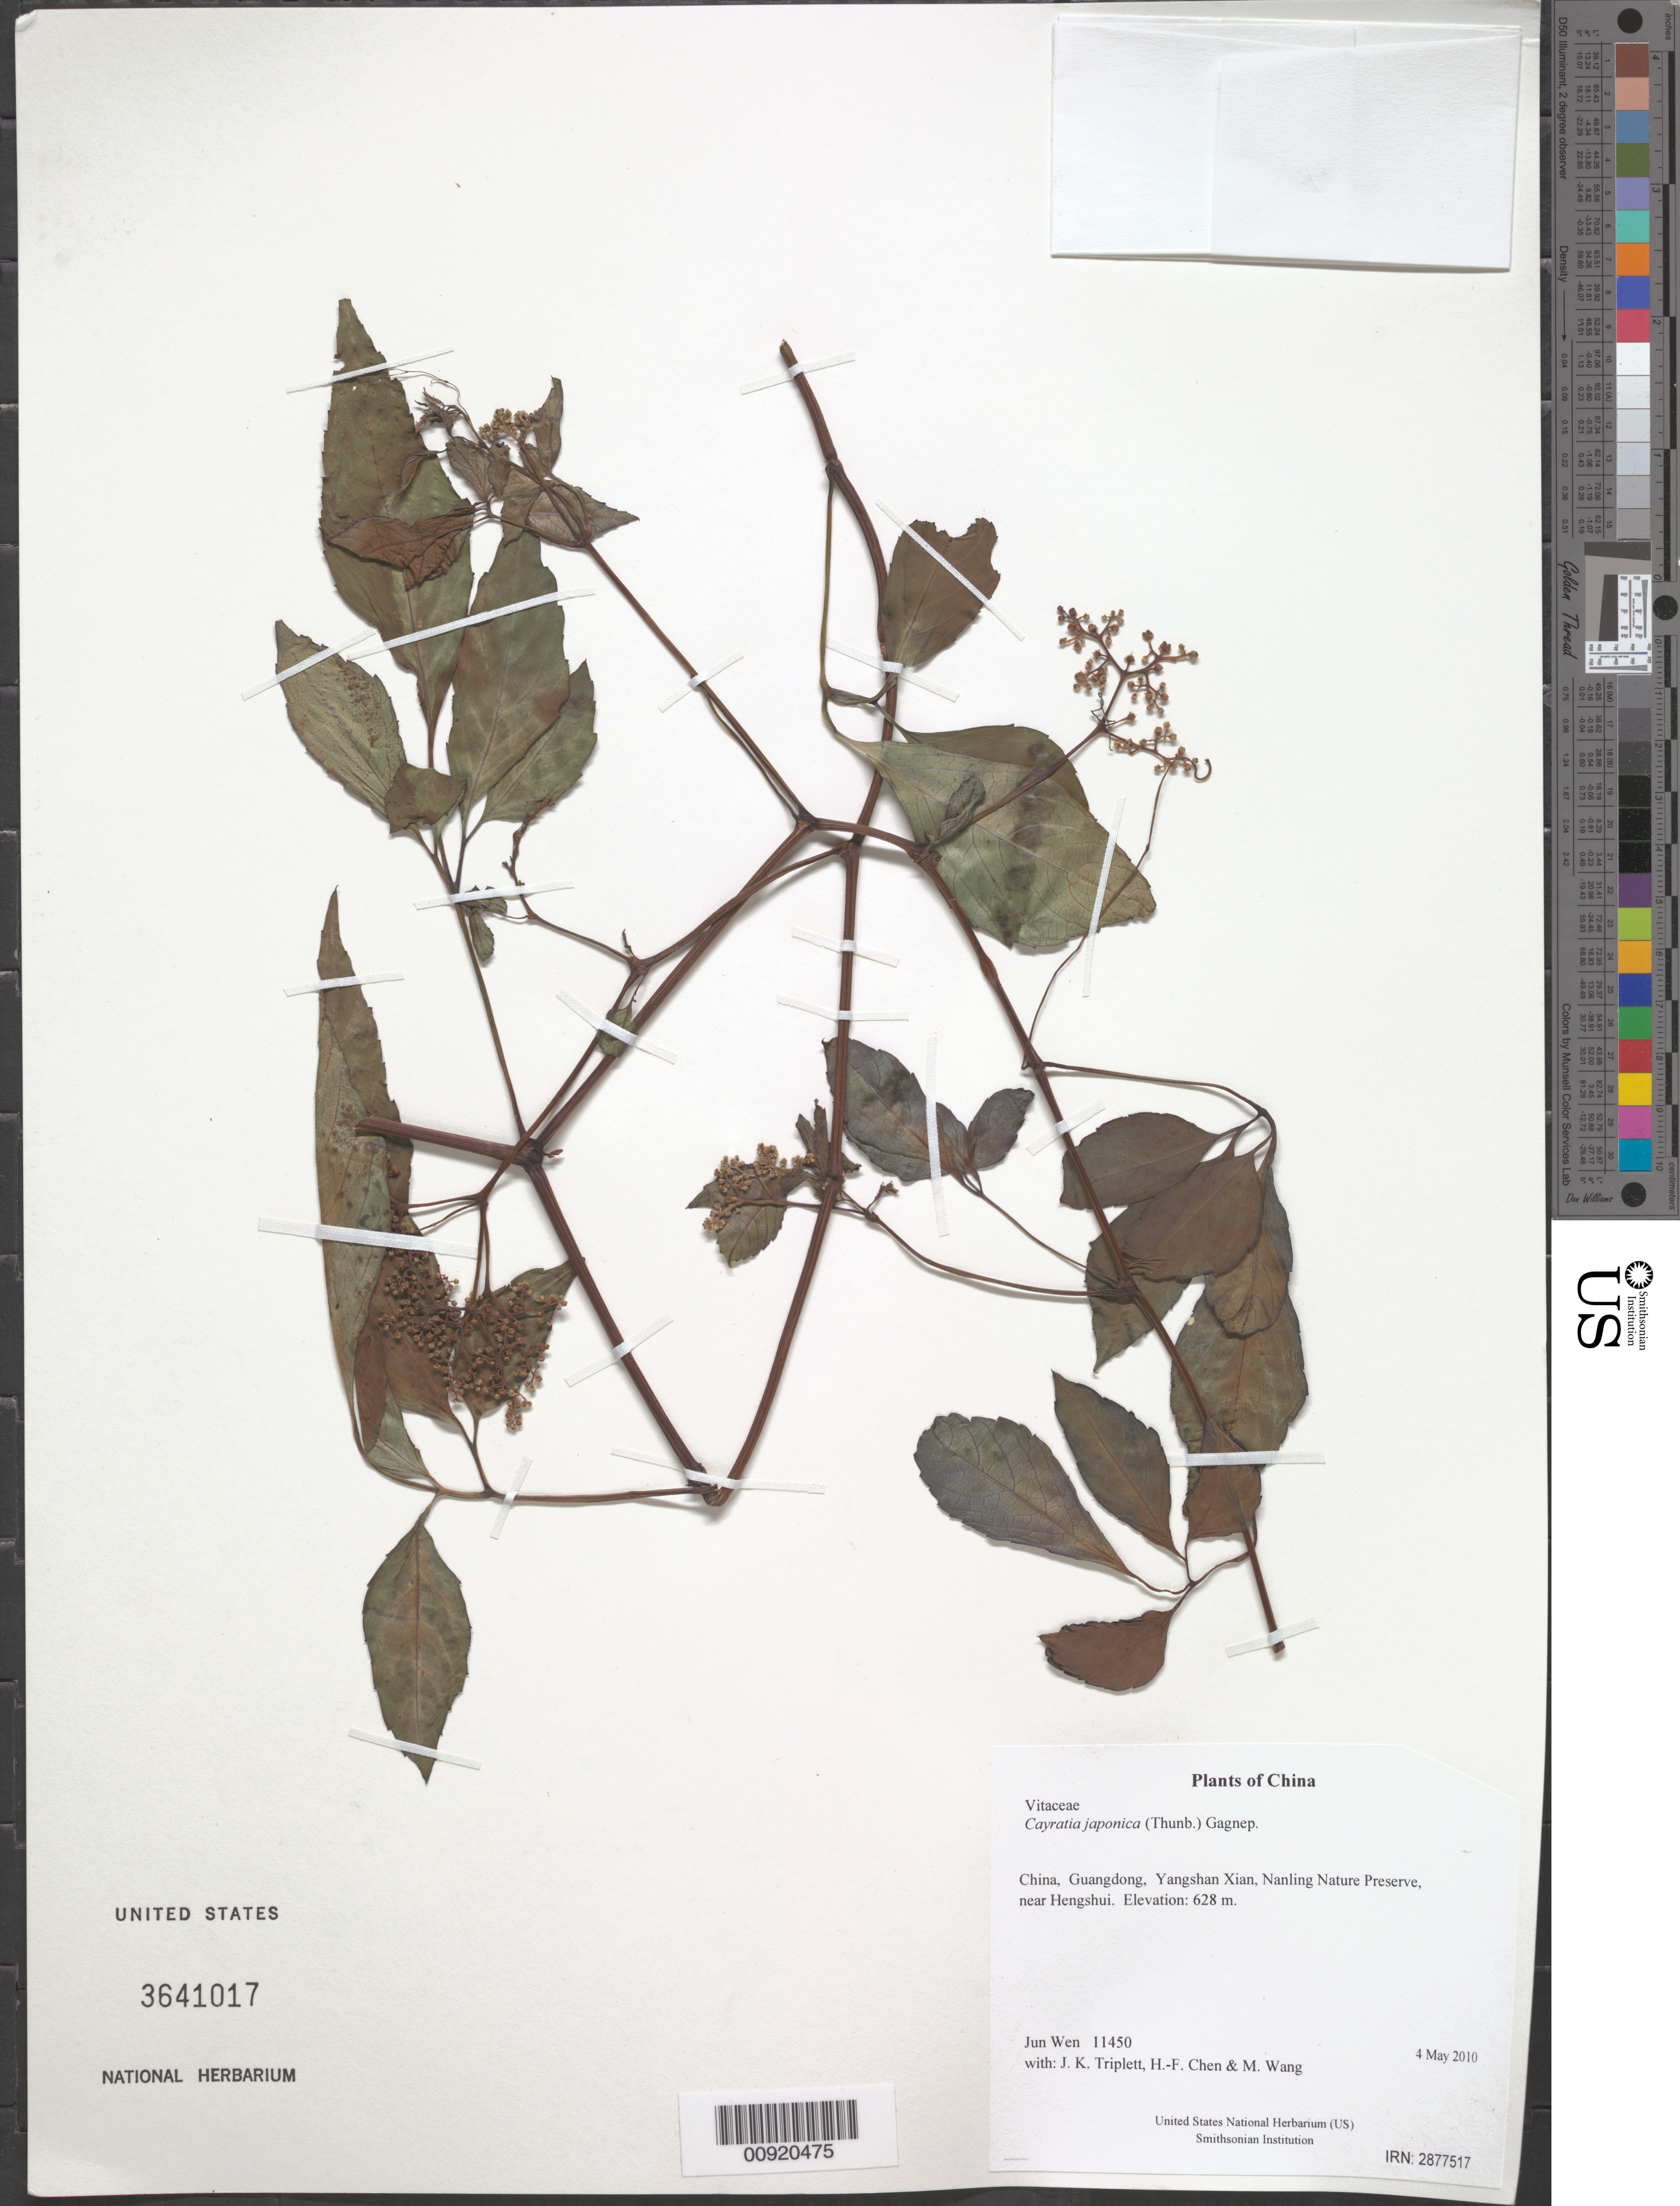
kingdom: Plantae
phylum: Tracheophyta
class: Magnoliopsida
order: Vitales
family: Vitaceae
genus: Causonis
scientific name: Causonis japonica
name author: (Thunb.) Raf.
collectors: J. Wen, J. K. Triplett, H.-F. Chen & M. Wang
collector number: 11450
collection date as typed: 4 May 2010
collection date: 2010-05-04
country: China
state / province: Guangdong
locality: Yangshan Xian, Nanling Nature Preserve, near Hengshui.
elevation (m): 628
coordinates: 24 51.659 N, 112 53.675 E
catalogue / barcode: US 3641017